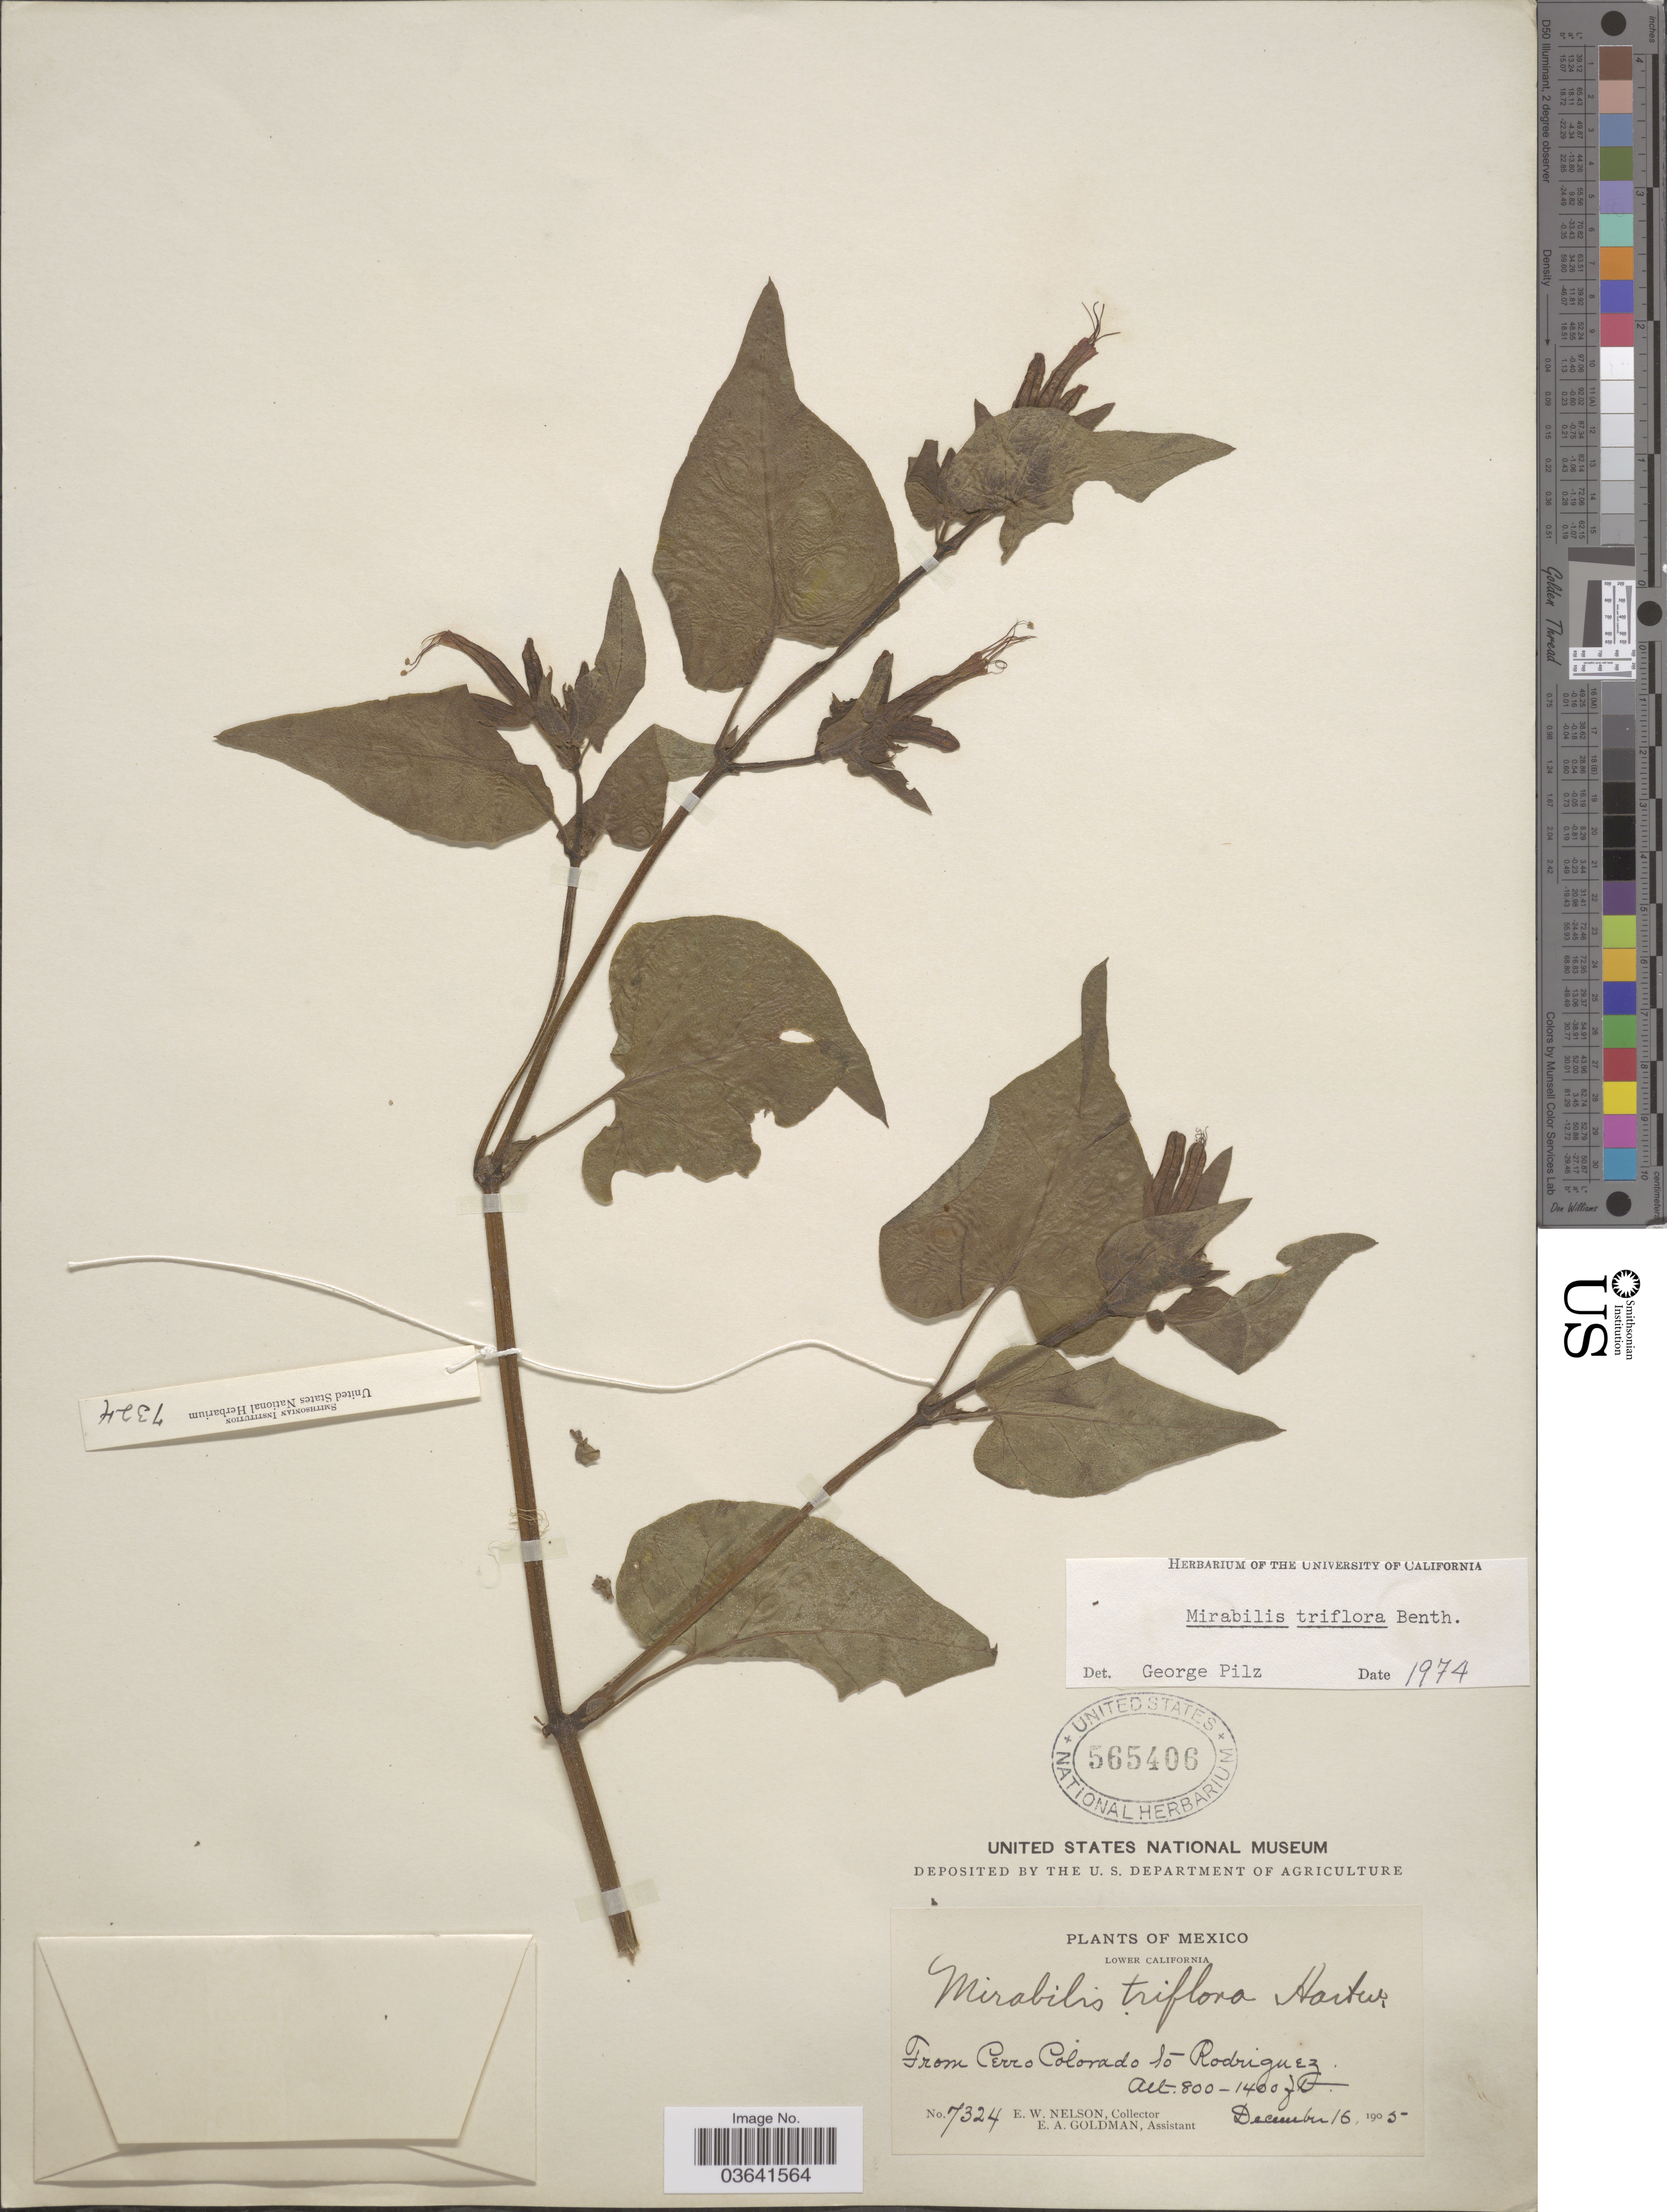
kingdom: Plantae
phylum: Tracheophyta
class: Magnoliopsida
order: Caryophyllales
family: Nyctaginaceae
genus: Mirabilis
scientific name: Mirabilis triflora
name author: Benth.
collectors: E. W. Nelson & E. A. Goldman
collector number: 7324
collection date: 1905-12-16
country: Mexico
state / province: Baja California Norte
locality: Lower California. From Cerro Colorado to Rodriguez.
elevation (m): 244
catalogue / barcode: US 565406